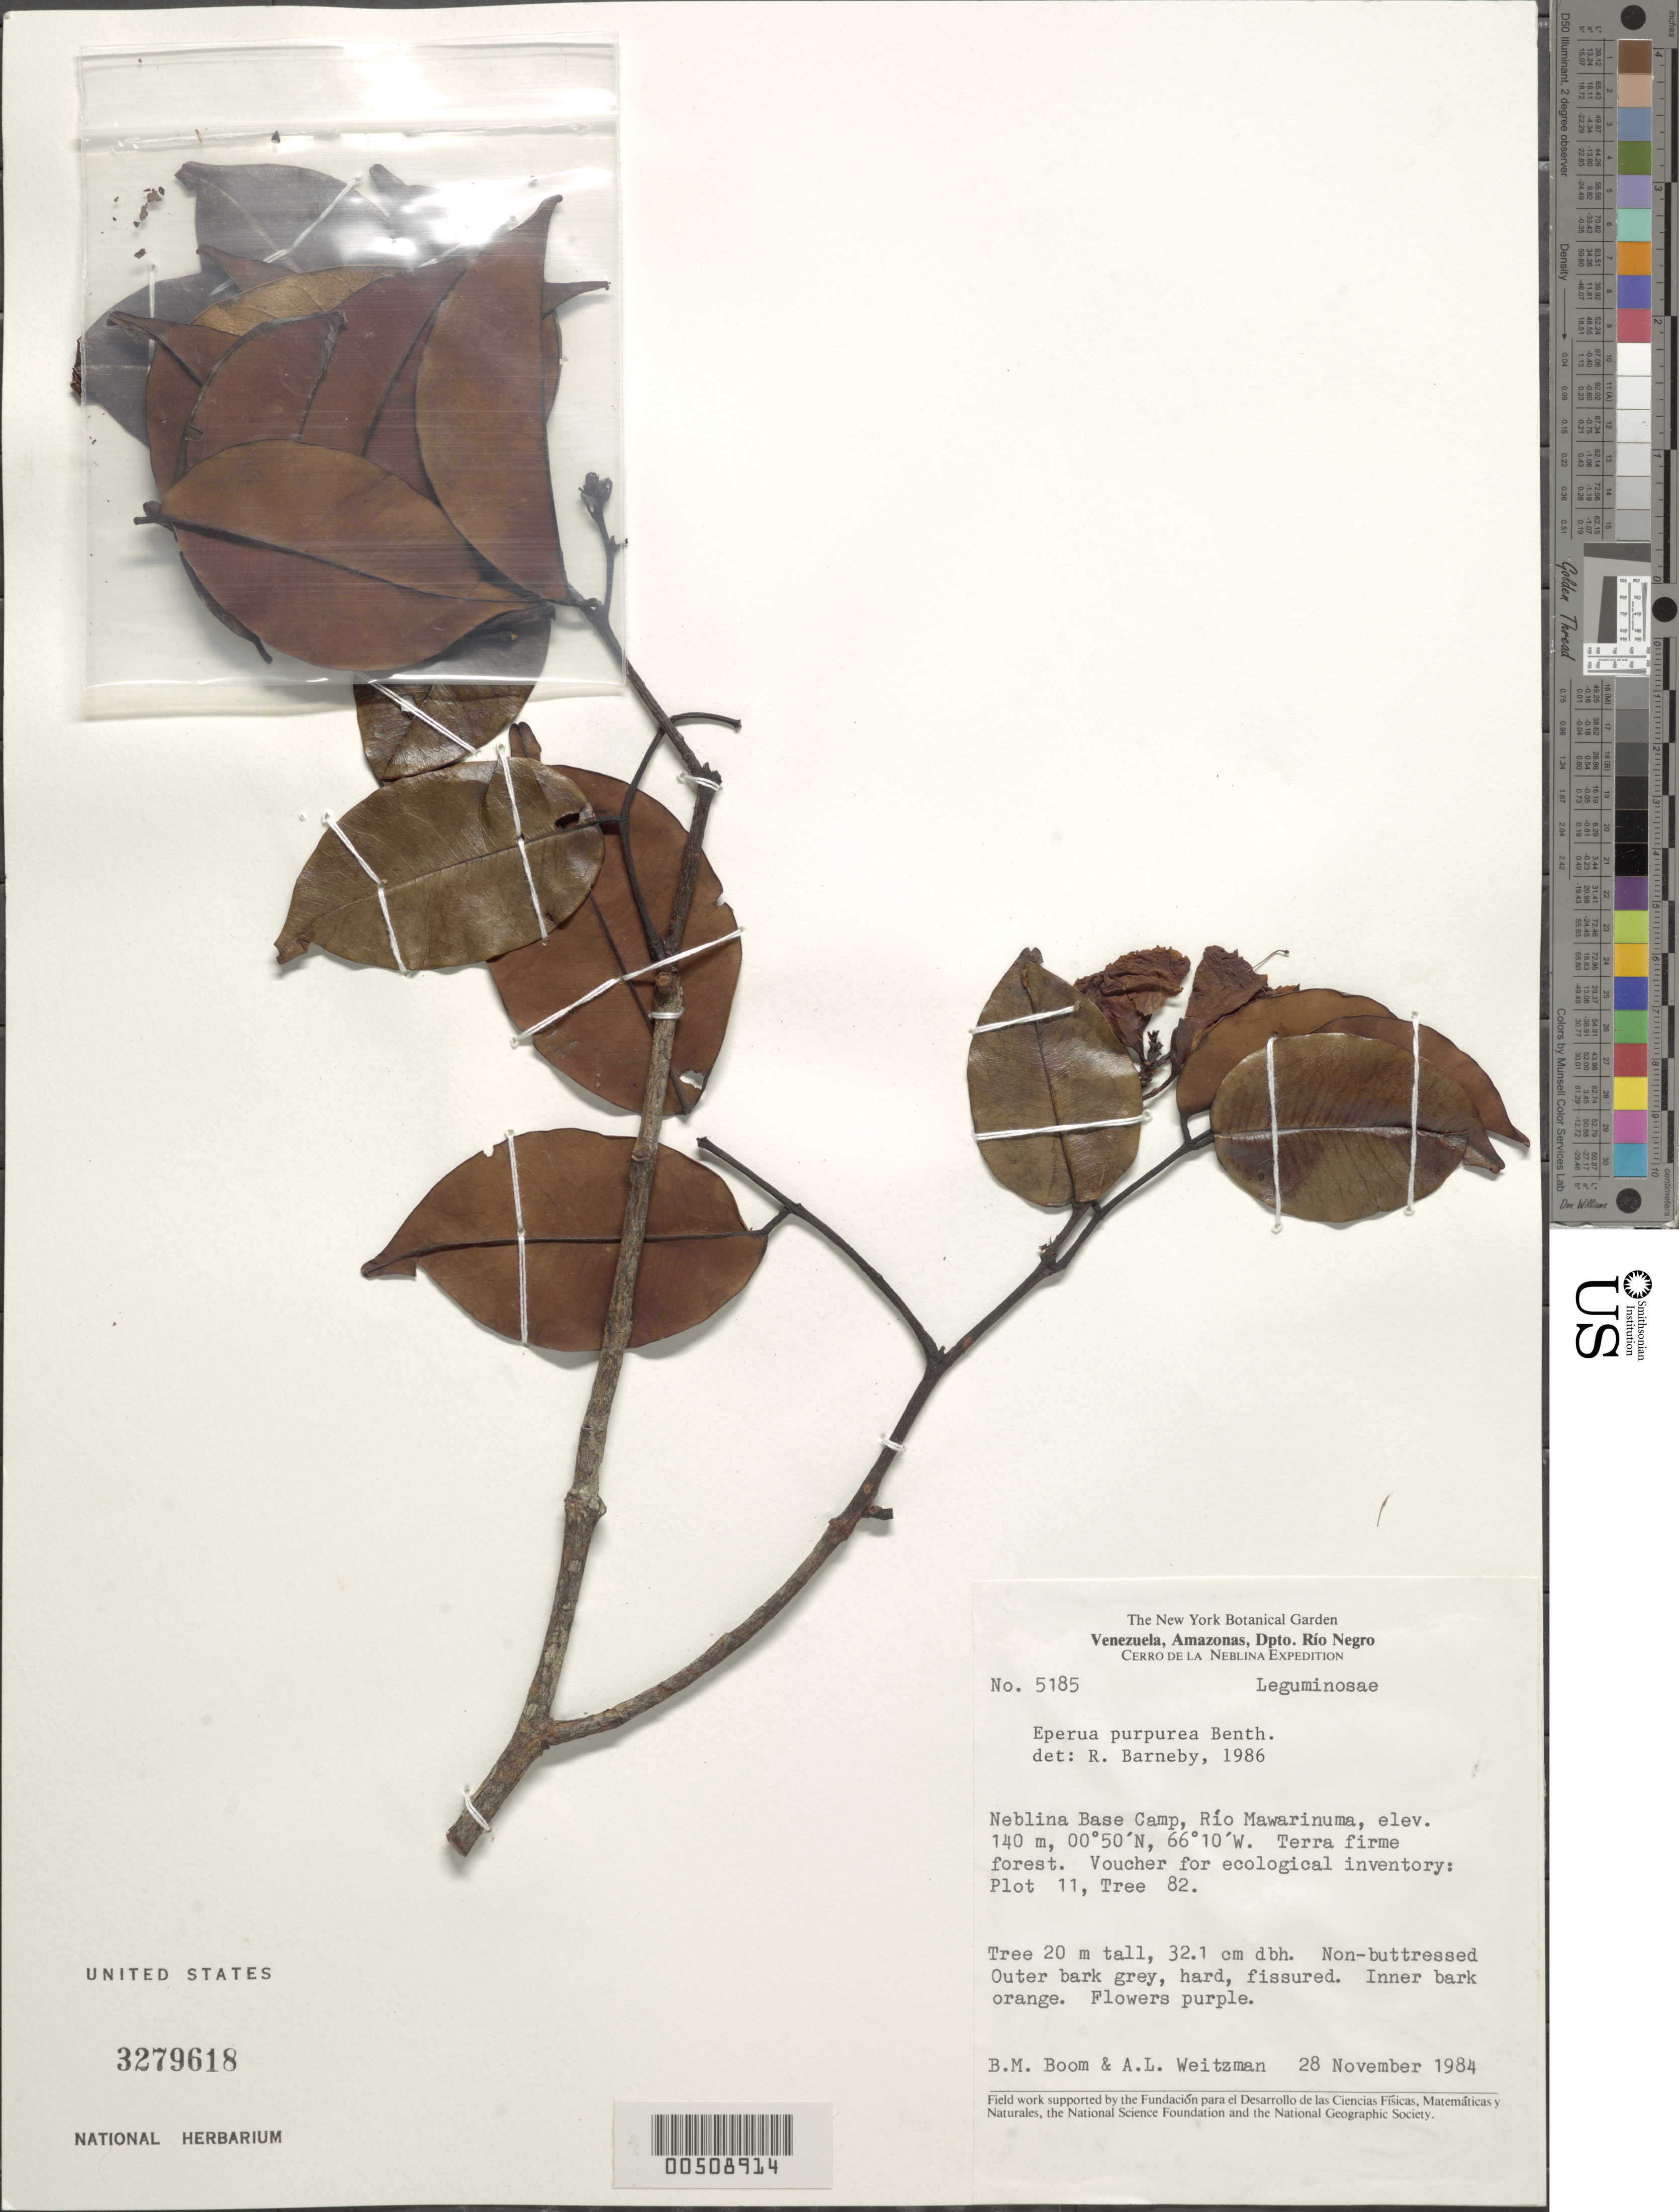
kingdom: Plantae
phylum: Tracheophyta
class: Magnoliopsida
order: Fabales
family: Fabaceae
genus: Eperua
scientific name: Eperua purpurea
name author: Benth.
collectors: B. M. Boom & A. L. Weitzman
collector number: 5185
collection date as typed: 28 Nov 1984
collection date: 1984-11-28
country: Venezuela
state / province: Amazonas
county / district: Rio Negro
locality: Neblina base camp, rio mawarinuma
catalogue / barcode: US 3279618